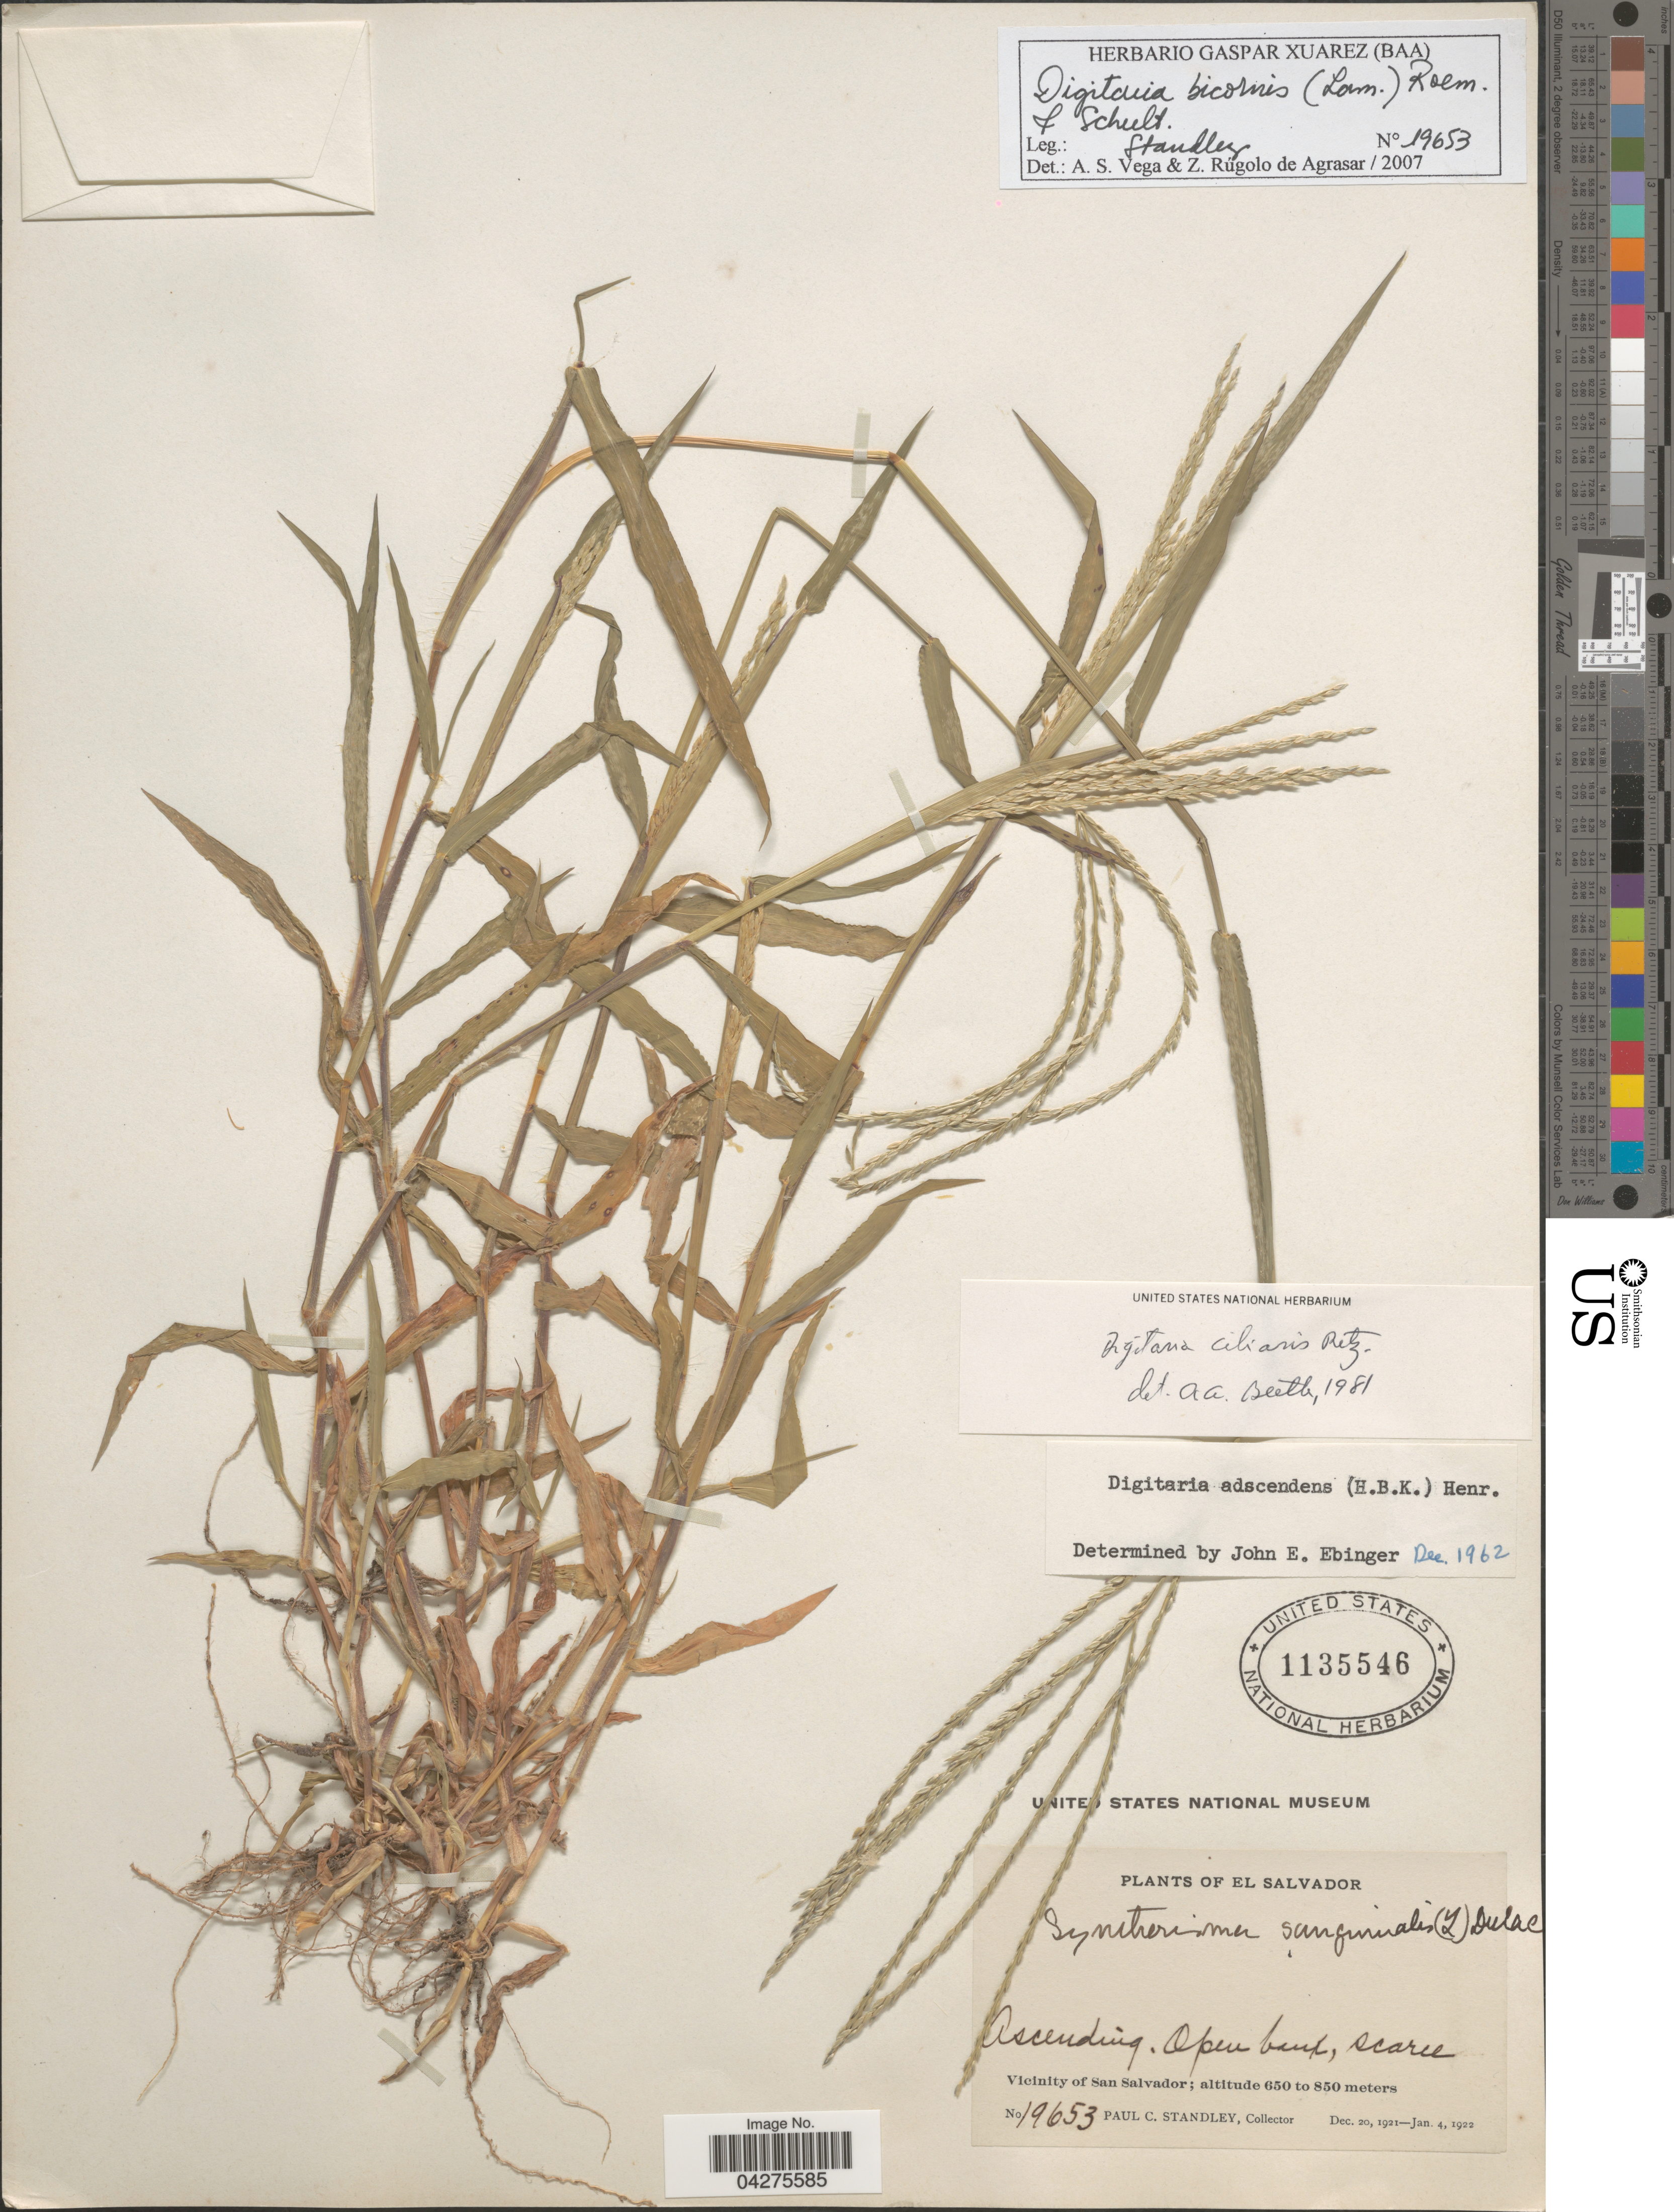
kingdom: Plantae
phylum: Tracheophyta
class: Liliopsida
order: Poales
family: Poaceae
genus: Digitaria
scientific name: Digitaria bicornis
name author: (Lam.) Roem. & Schult.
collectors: P. C. Standley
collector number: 19653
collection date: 1921-12-20/1922-01-04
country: El Salvador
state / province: San Salvador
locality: Vicinity of San Salvador.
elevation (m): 650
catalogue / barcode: US 1135546